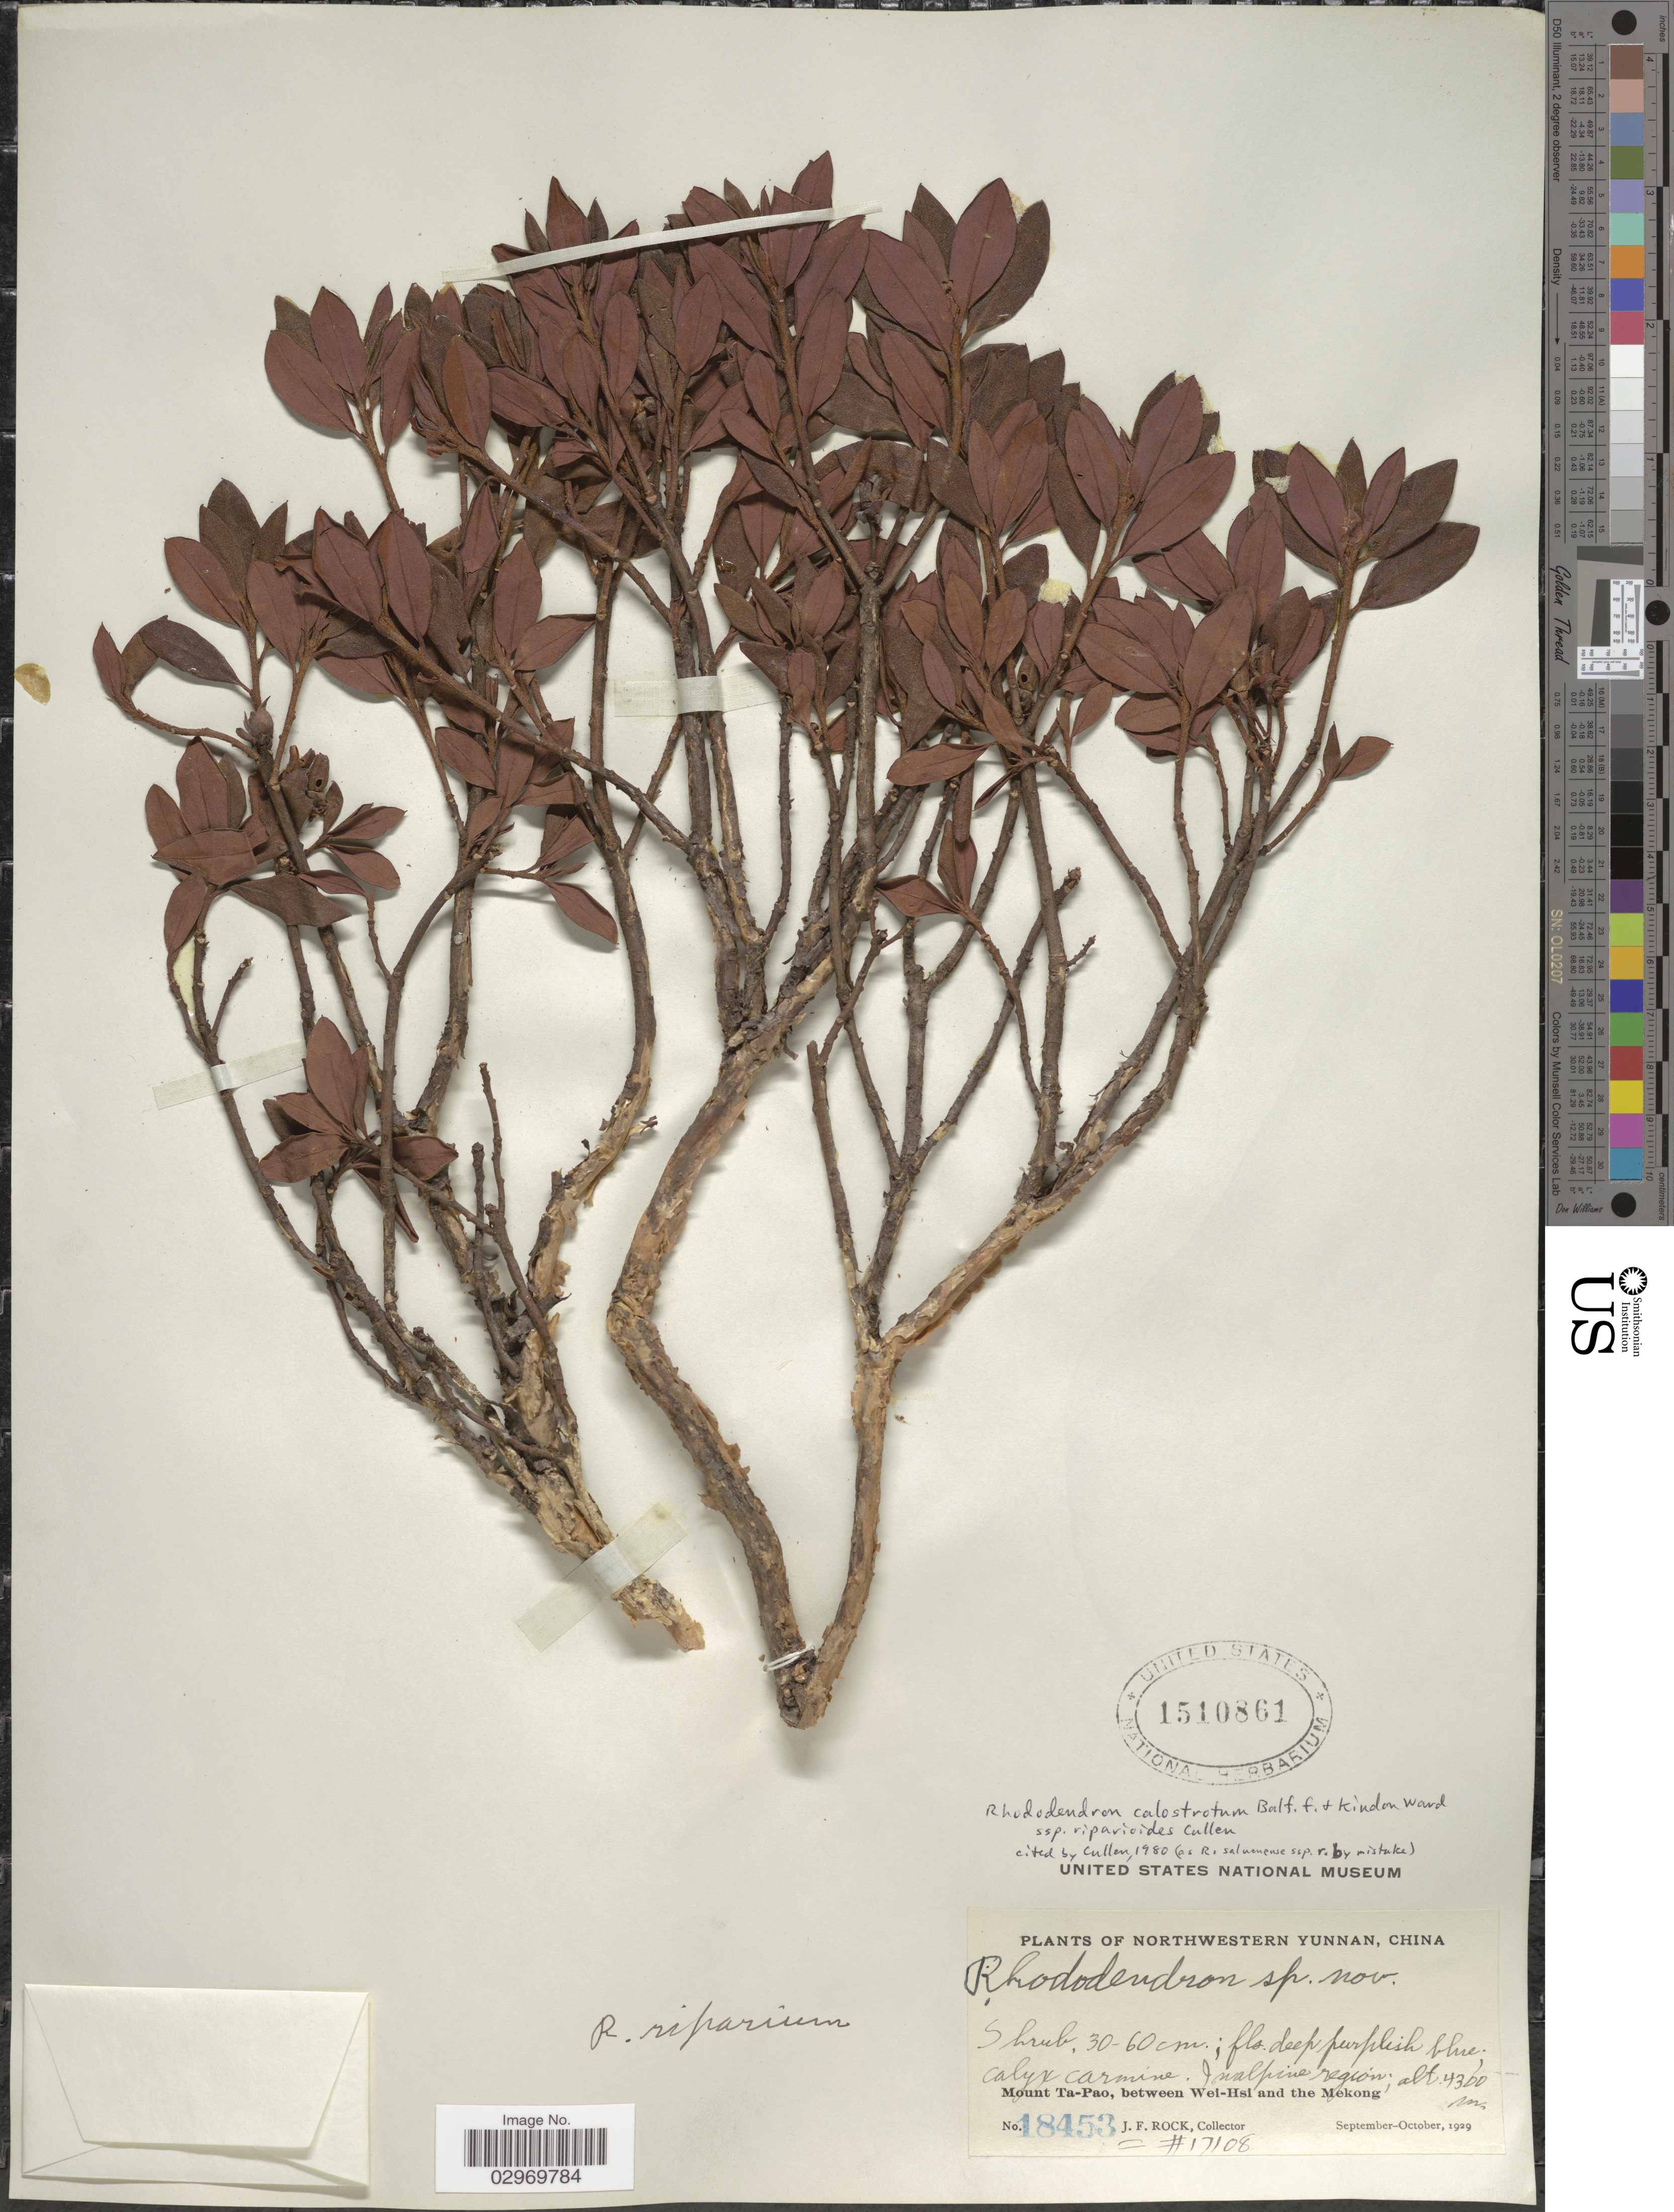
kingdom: Plantae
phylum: Tracheophyta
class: Magnoliopsida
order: Ericales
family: Ericaceae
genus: Rhododendron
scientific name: Rhododendron calostrotum subsp. riparioides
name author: Cullen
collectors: J. Rock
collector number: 18453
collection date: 1929-09/1929-10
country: China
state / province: Yunnan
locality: Northwestern Yunnan. In Alpine region. Mount Ta-Pao, between Wei-Hsi and the Mekong.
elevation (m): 4300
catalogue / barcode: US 1510861